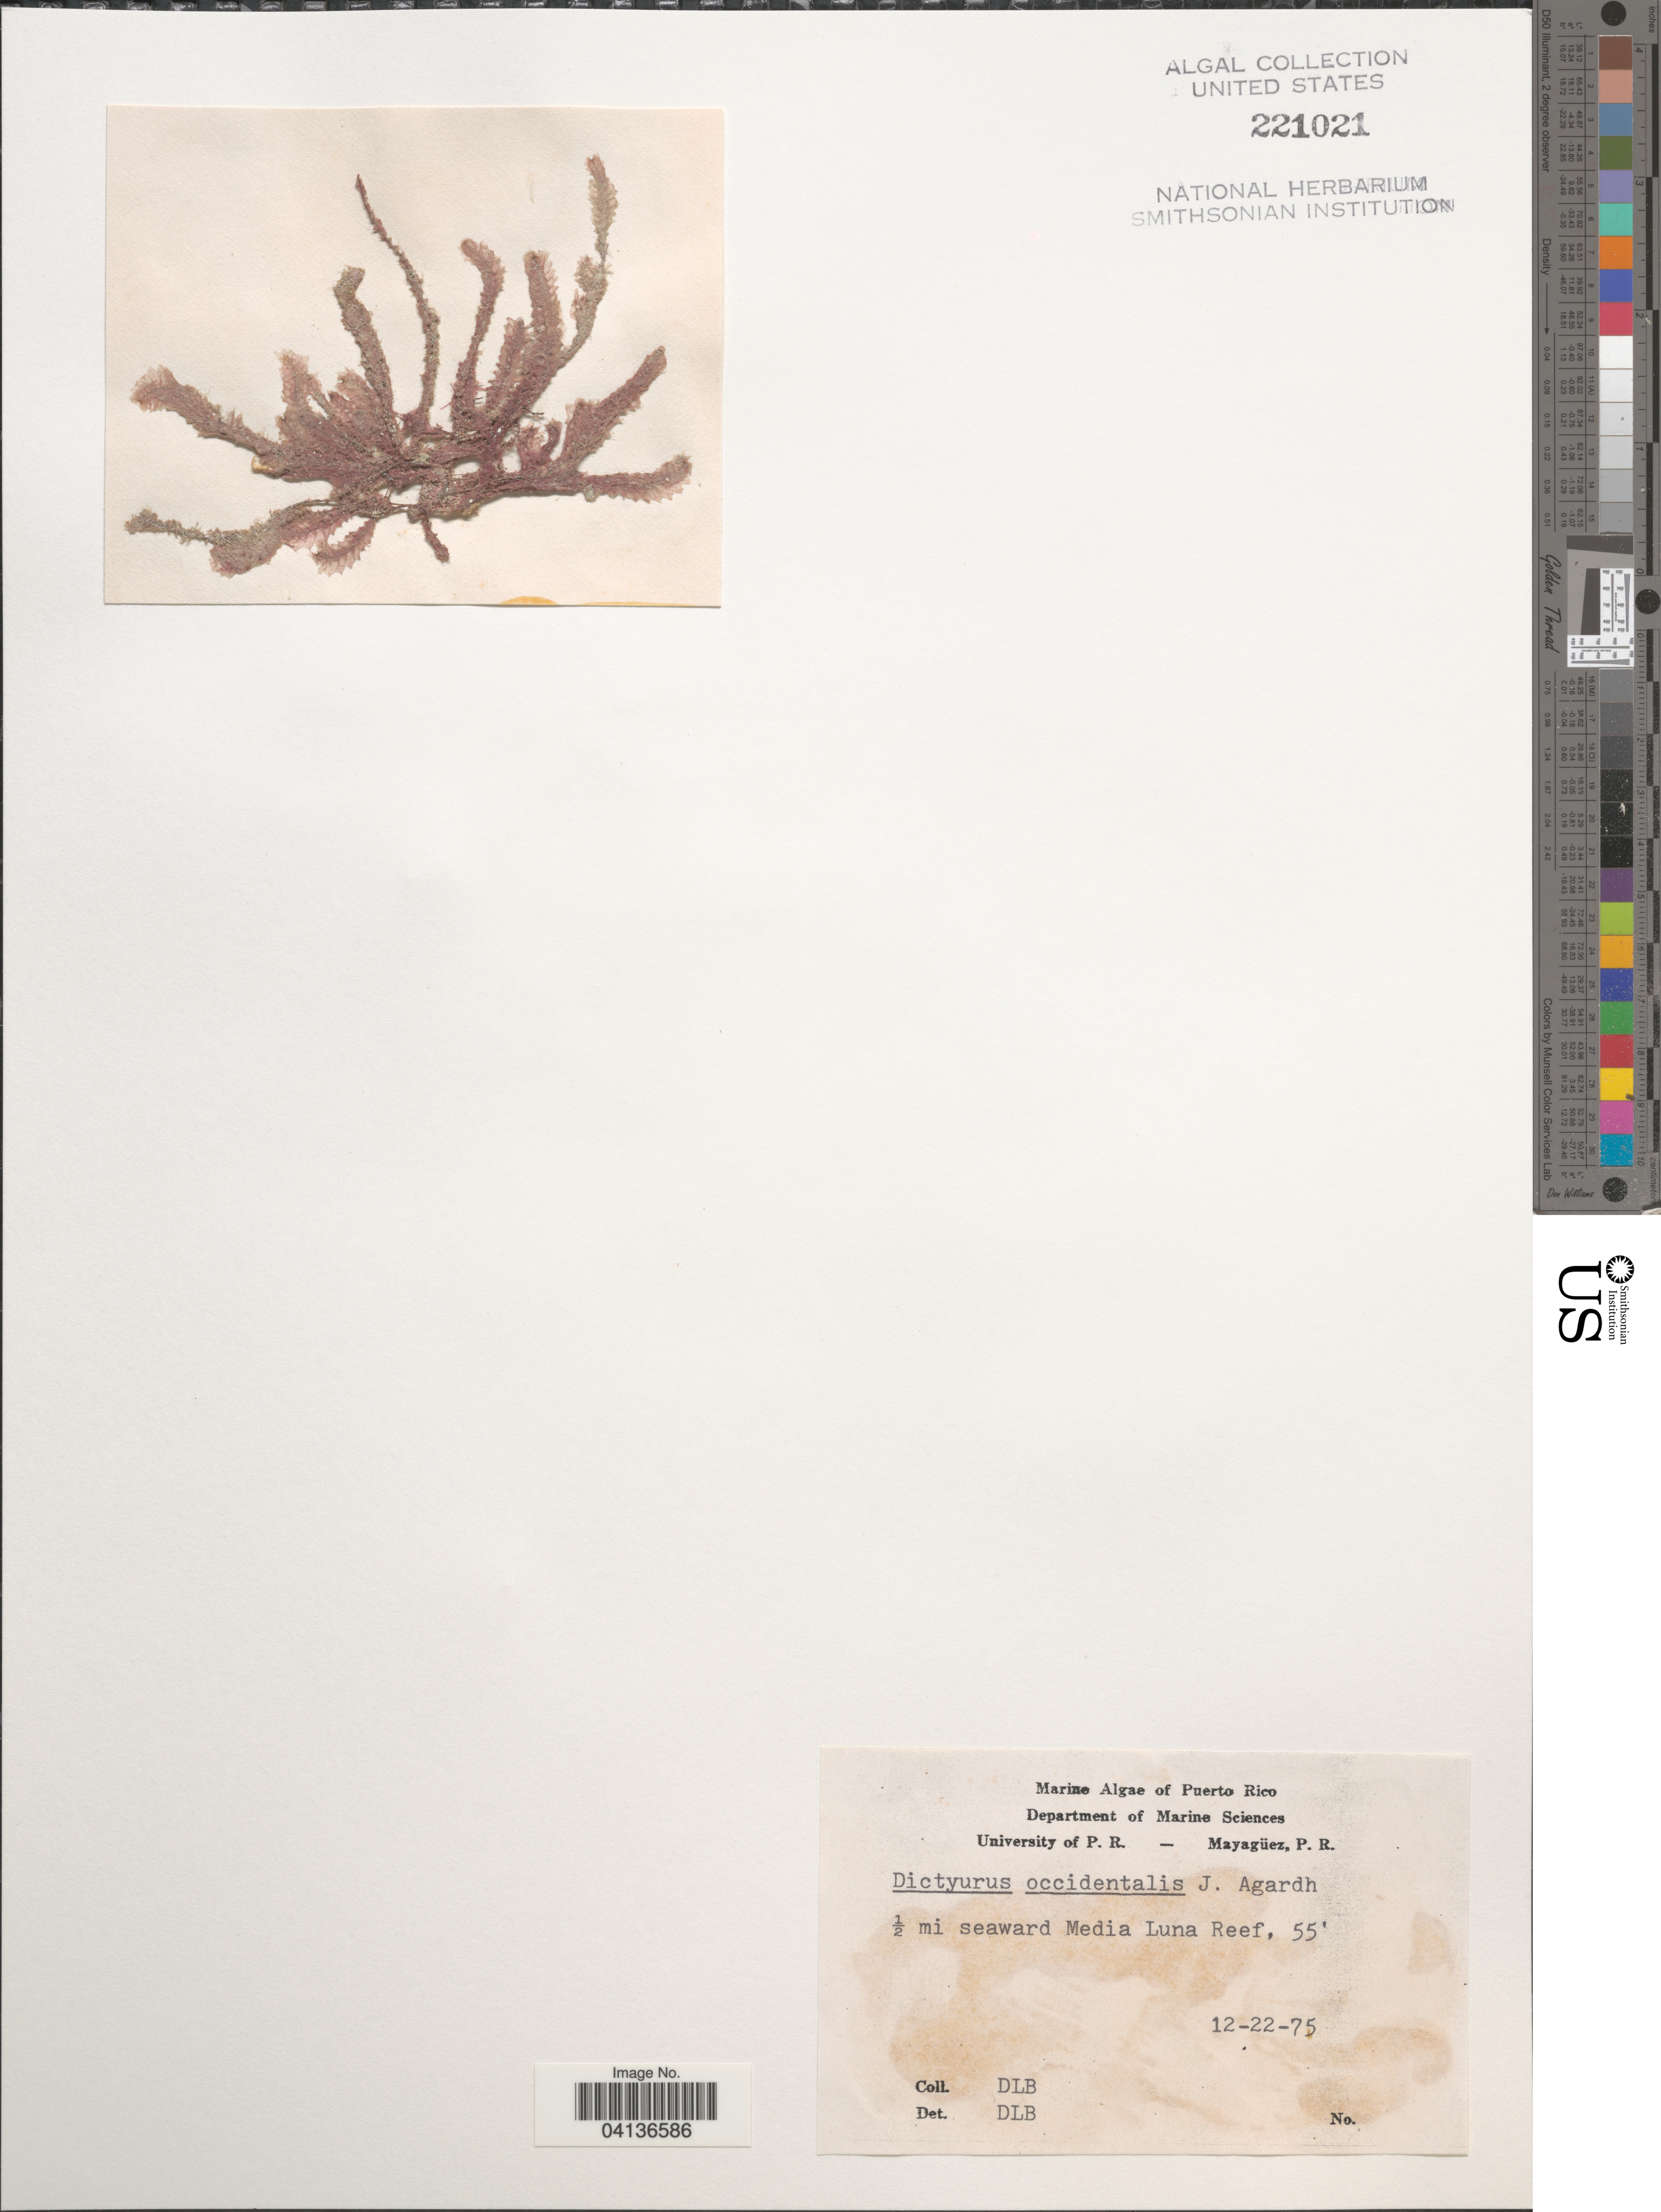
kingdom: Plantae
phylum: Rhodophyta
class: Florideophyceae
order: Ceramiales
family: Dasyaceae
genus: Dictyurus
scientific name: Dictyurus occidentalis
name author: J. Agardh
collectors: D. L. B.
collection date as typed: Transcribed d/m/y: 22/12/75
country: Puerto Rico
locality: ½ mi seaward Media Luna Reef.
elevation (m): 17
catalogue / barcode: US 221021